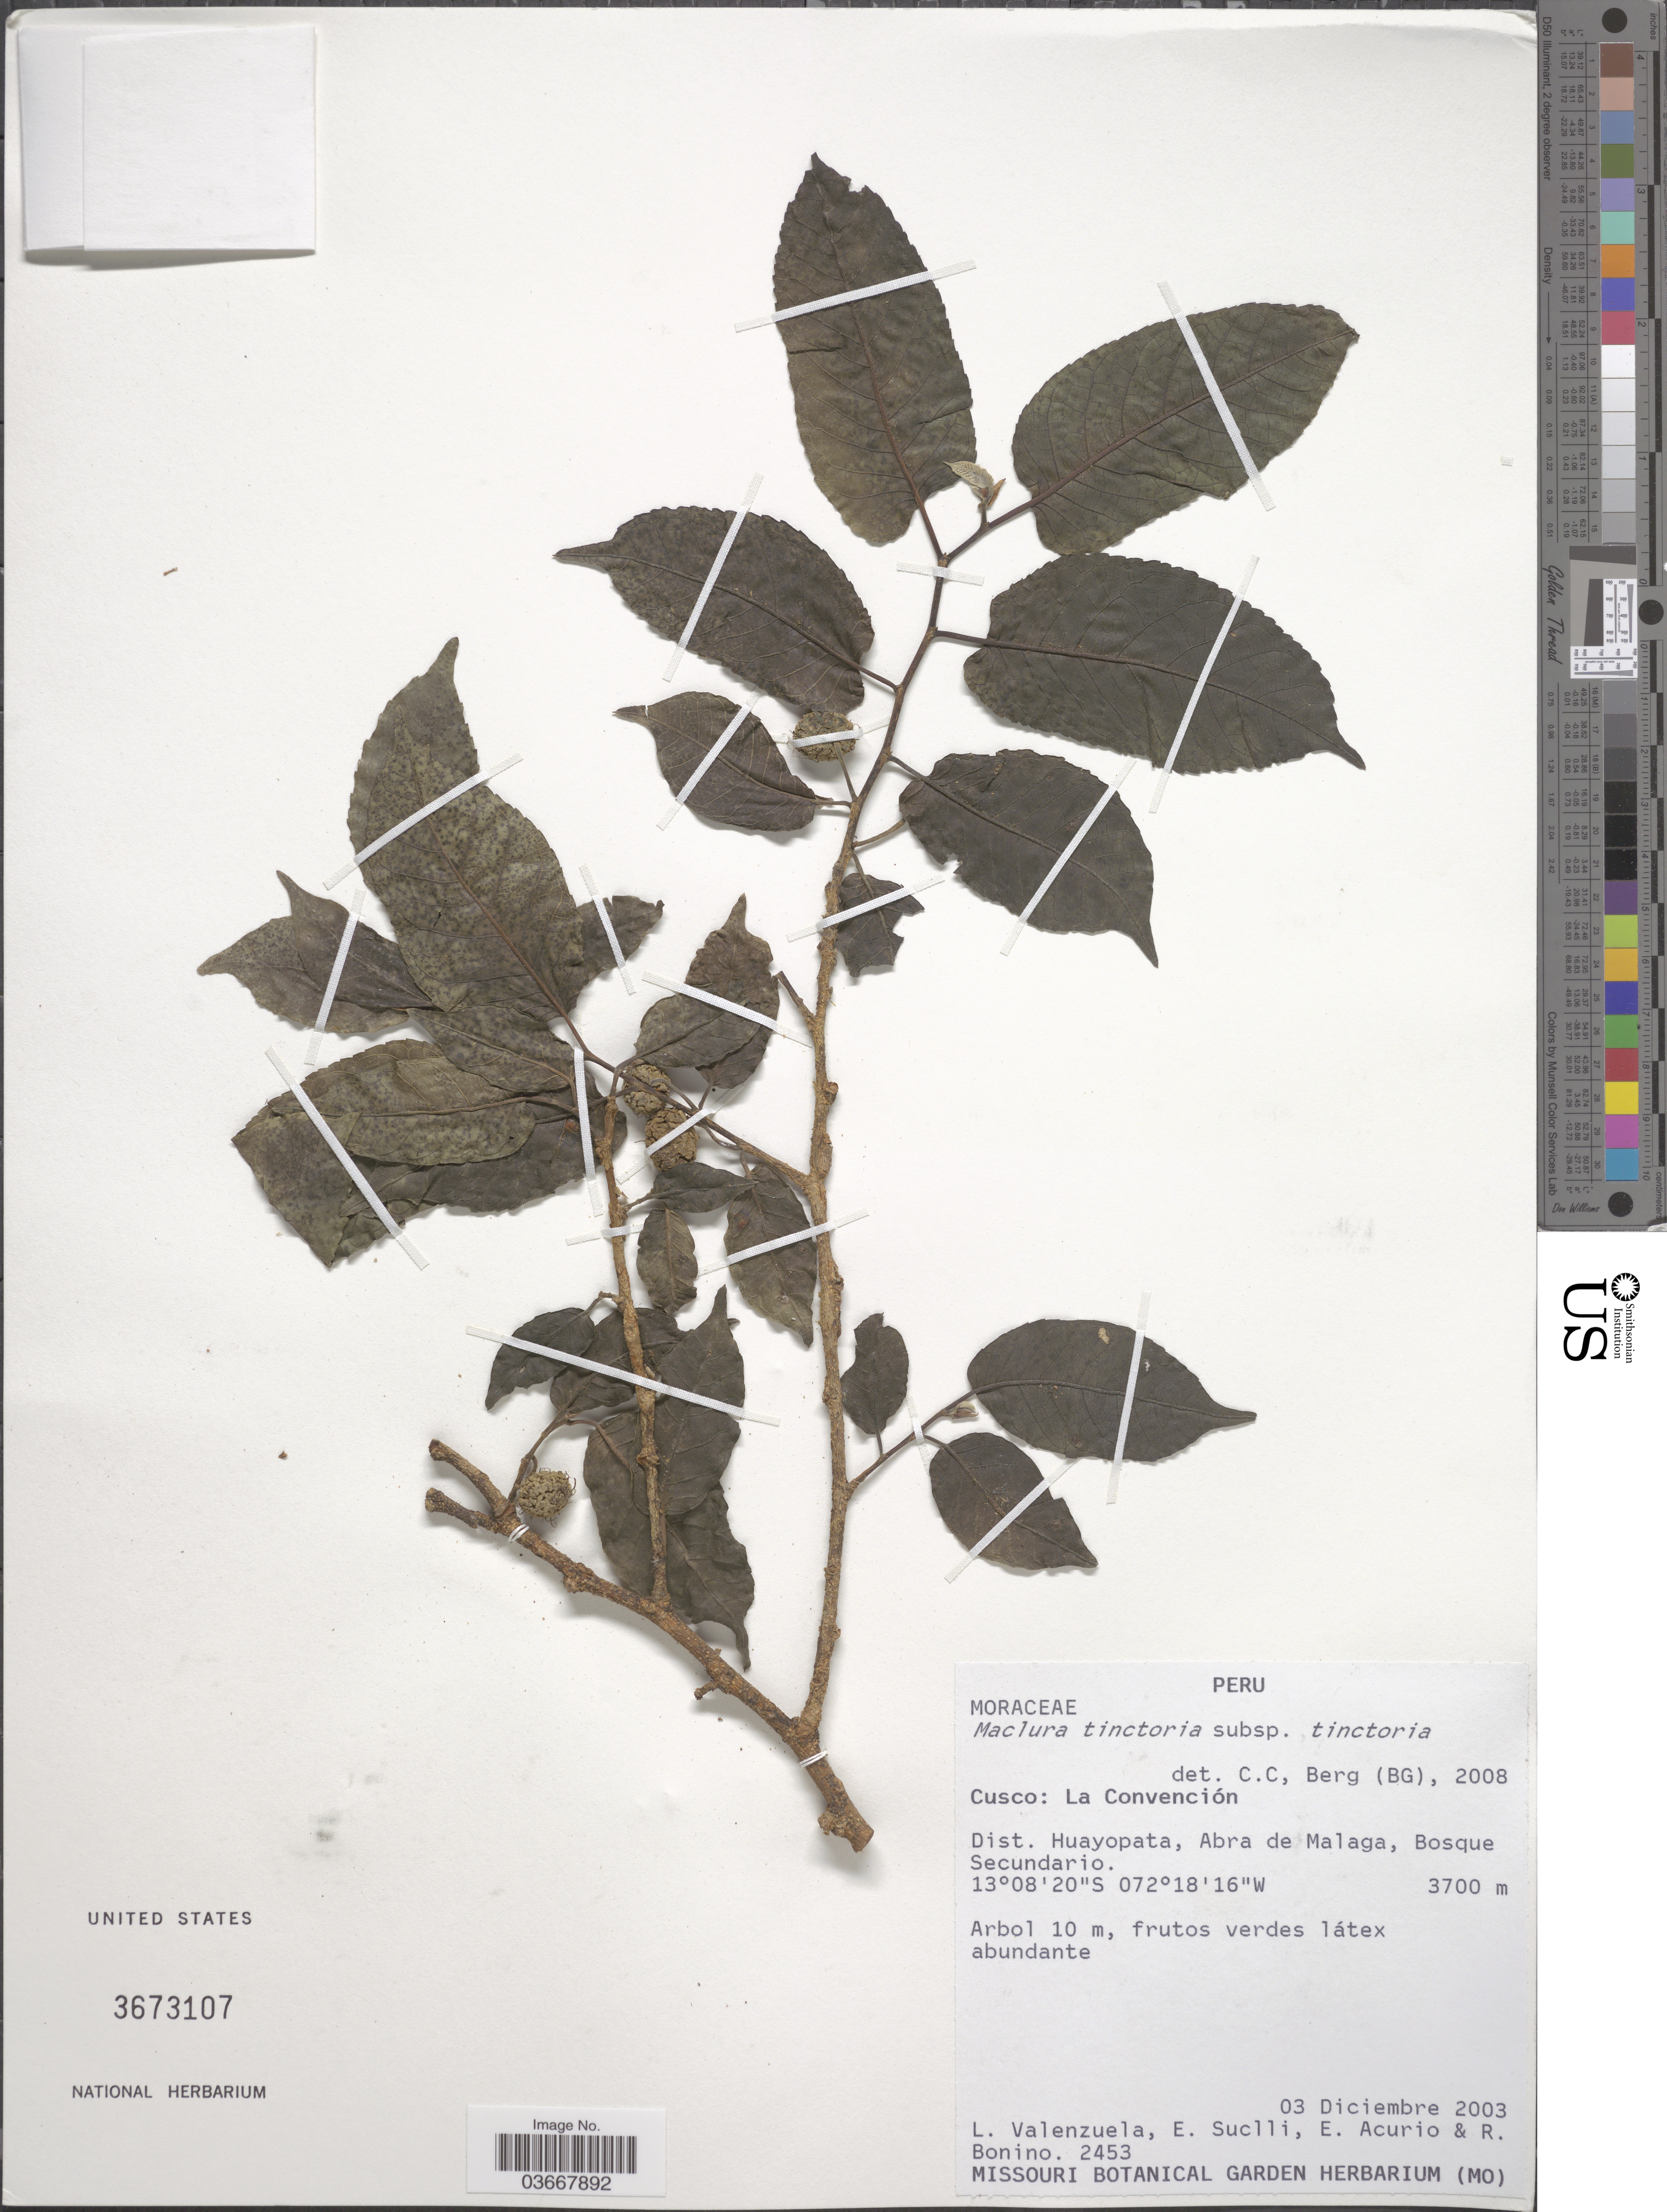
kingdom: Plantae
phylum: Tracheophyta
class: Magnoliopsida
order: Rosales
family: Moraceae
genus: Maclura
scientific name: Maclura tinctoria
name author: (L.) D. Don ex Steud.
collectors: L. Valenzuela, E. Suclli, E. Acurio & R. Bonino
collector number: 2453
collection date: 2003-12-03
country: Peru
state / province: Cusco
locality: La Convención. Dist. Huayopata, Abra de Malaga, Bosque Secundario.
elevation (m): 3700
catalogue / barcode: US 3673107